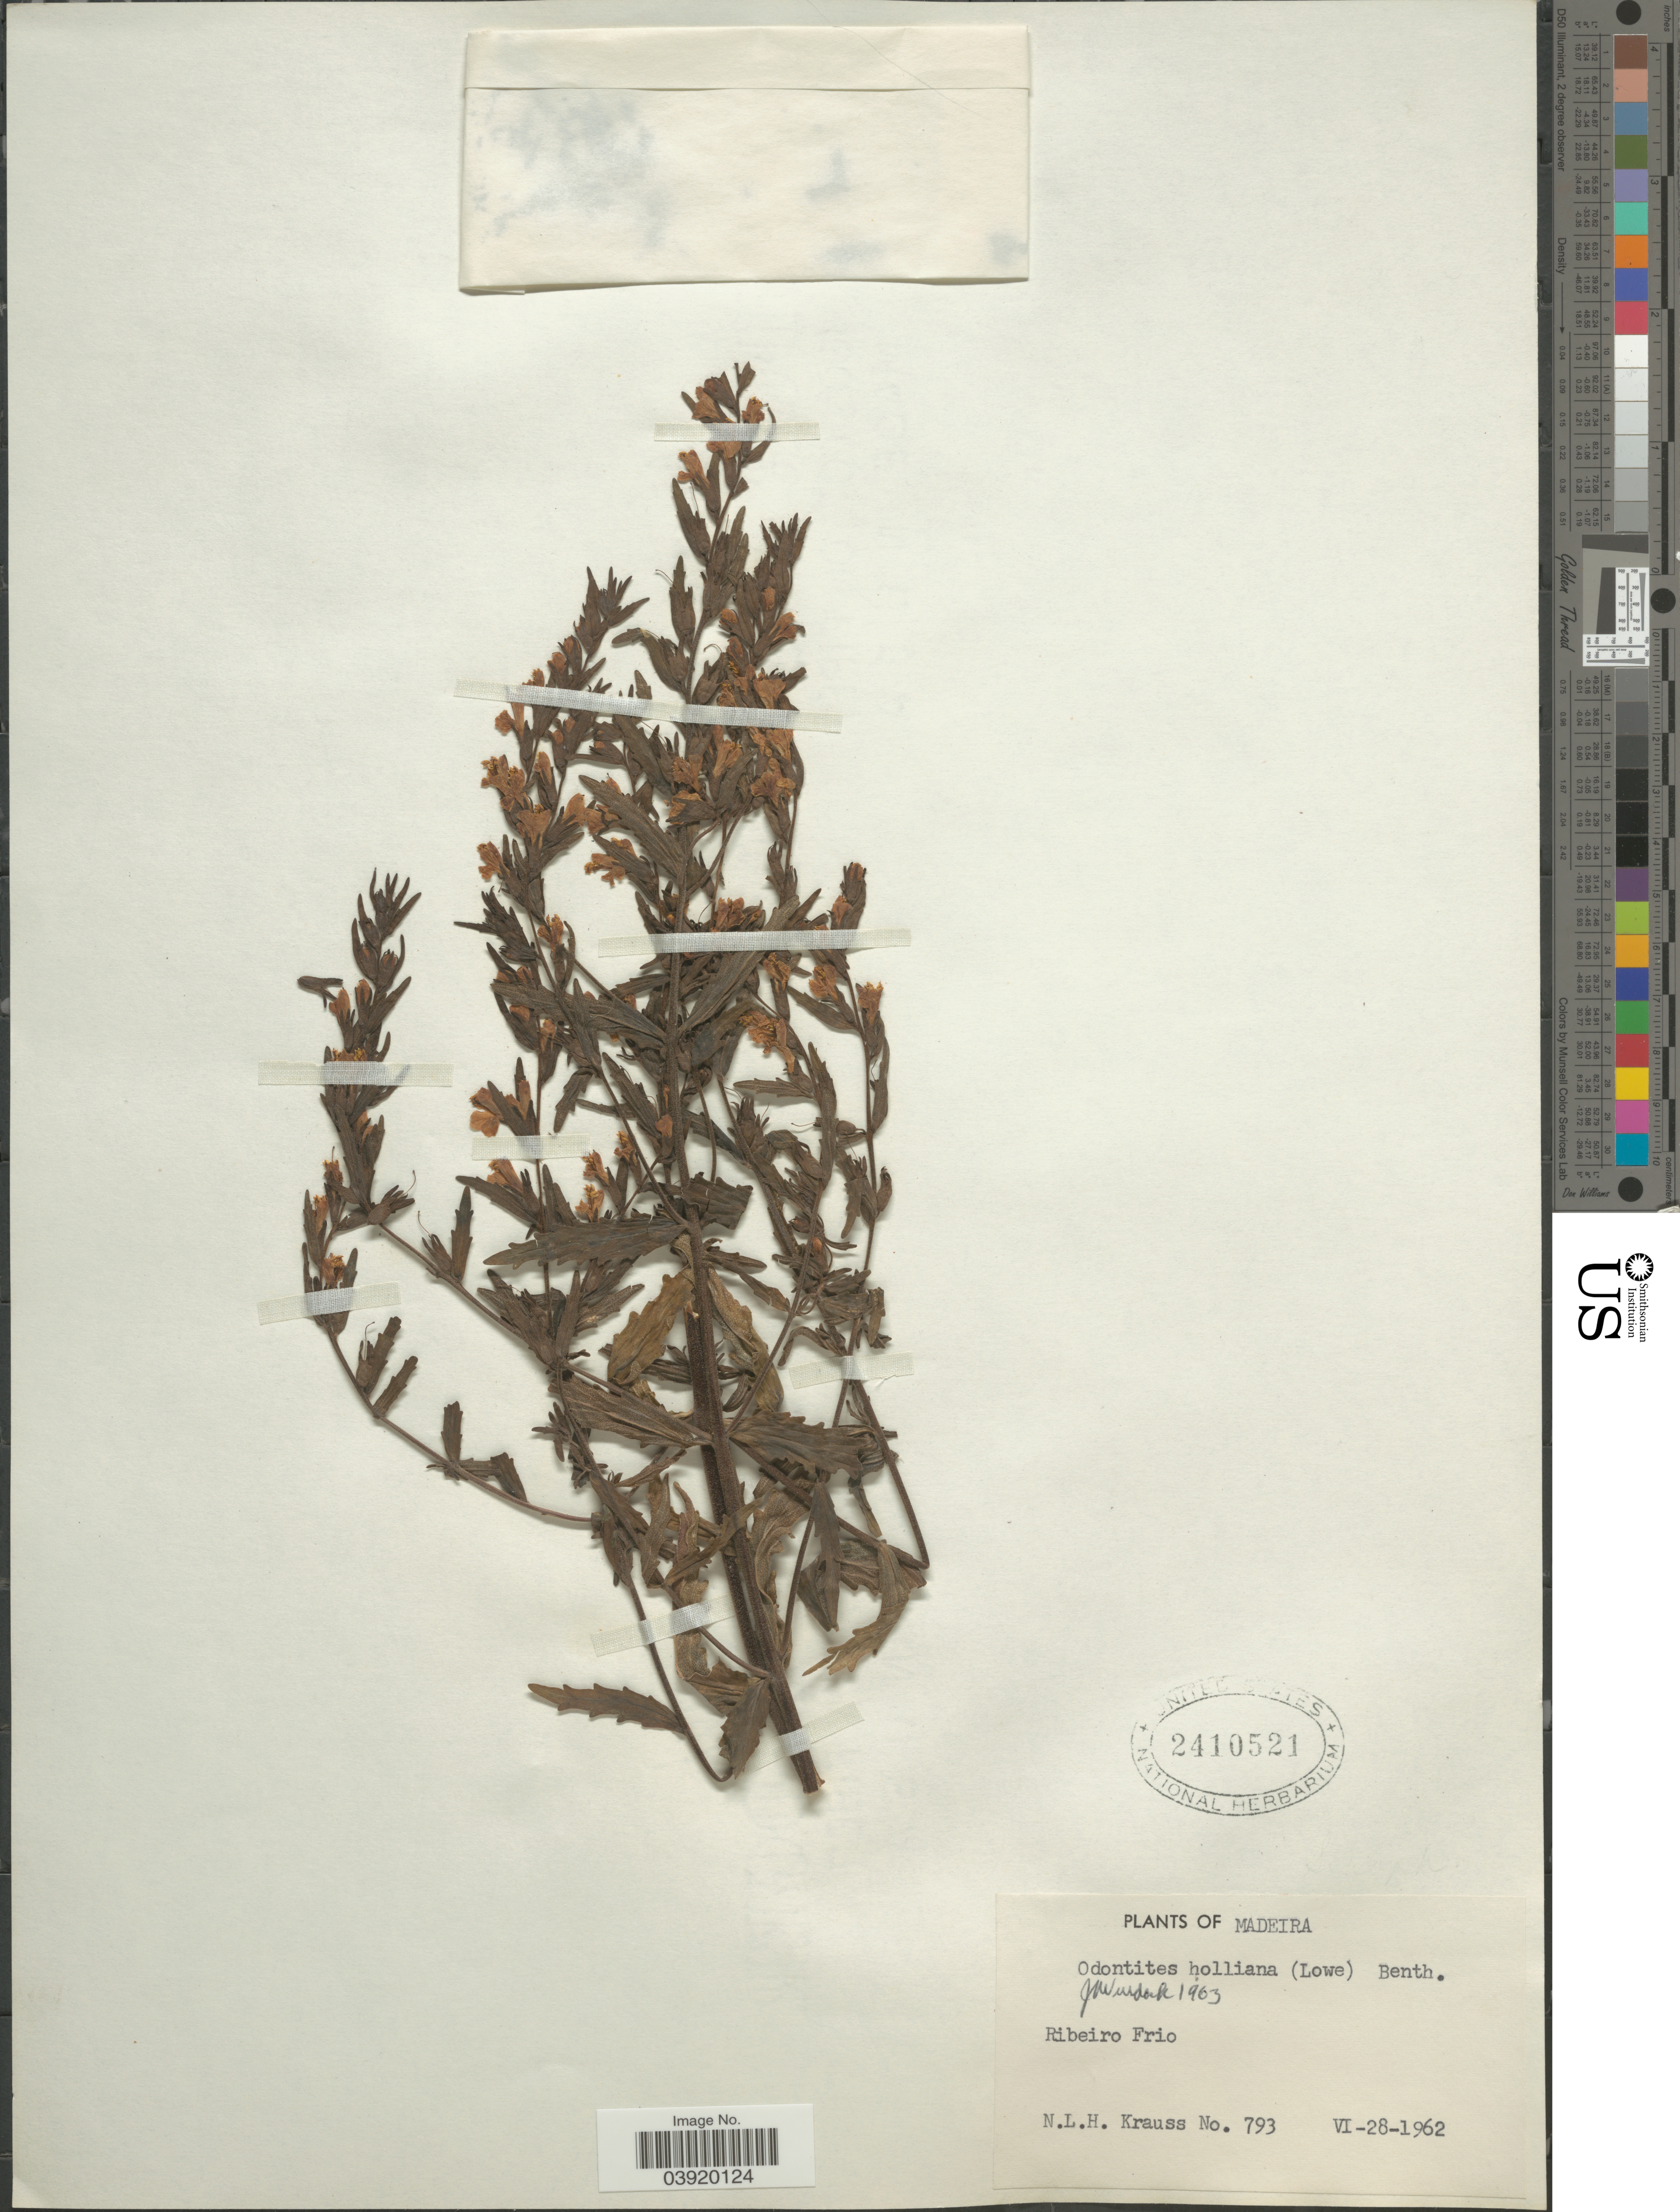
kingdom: Plantae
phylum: Tracheophyta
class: Magnoliopsida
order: Lamiales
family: Orobanchaceae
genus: Odontites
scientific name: Odontites hollianus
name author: Benth.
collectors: N. Krauss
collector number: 793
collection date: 1962-06-28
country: Portugal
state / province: Madeira (Aut. Reg.)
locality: Ribeiro Frio.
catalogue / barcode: US 2410521